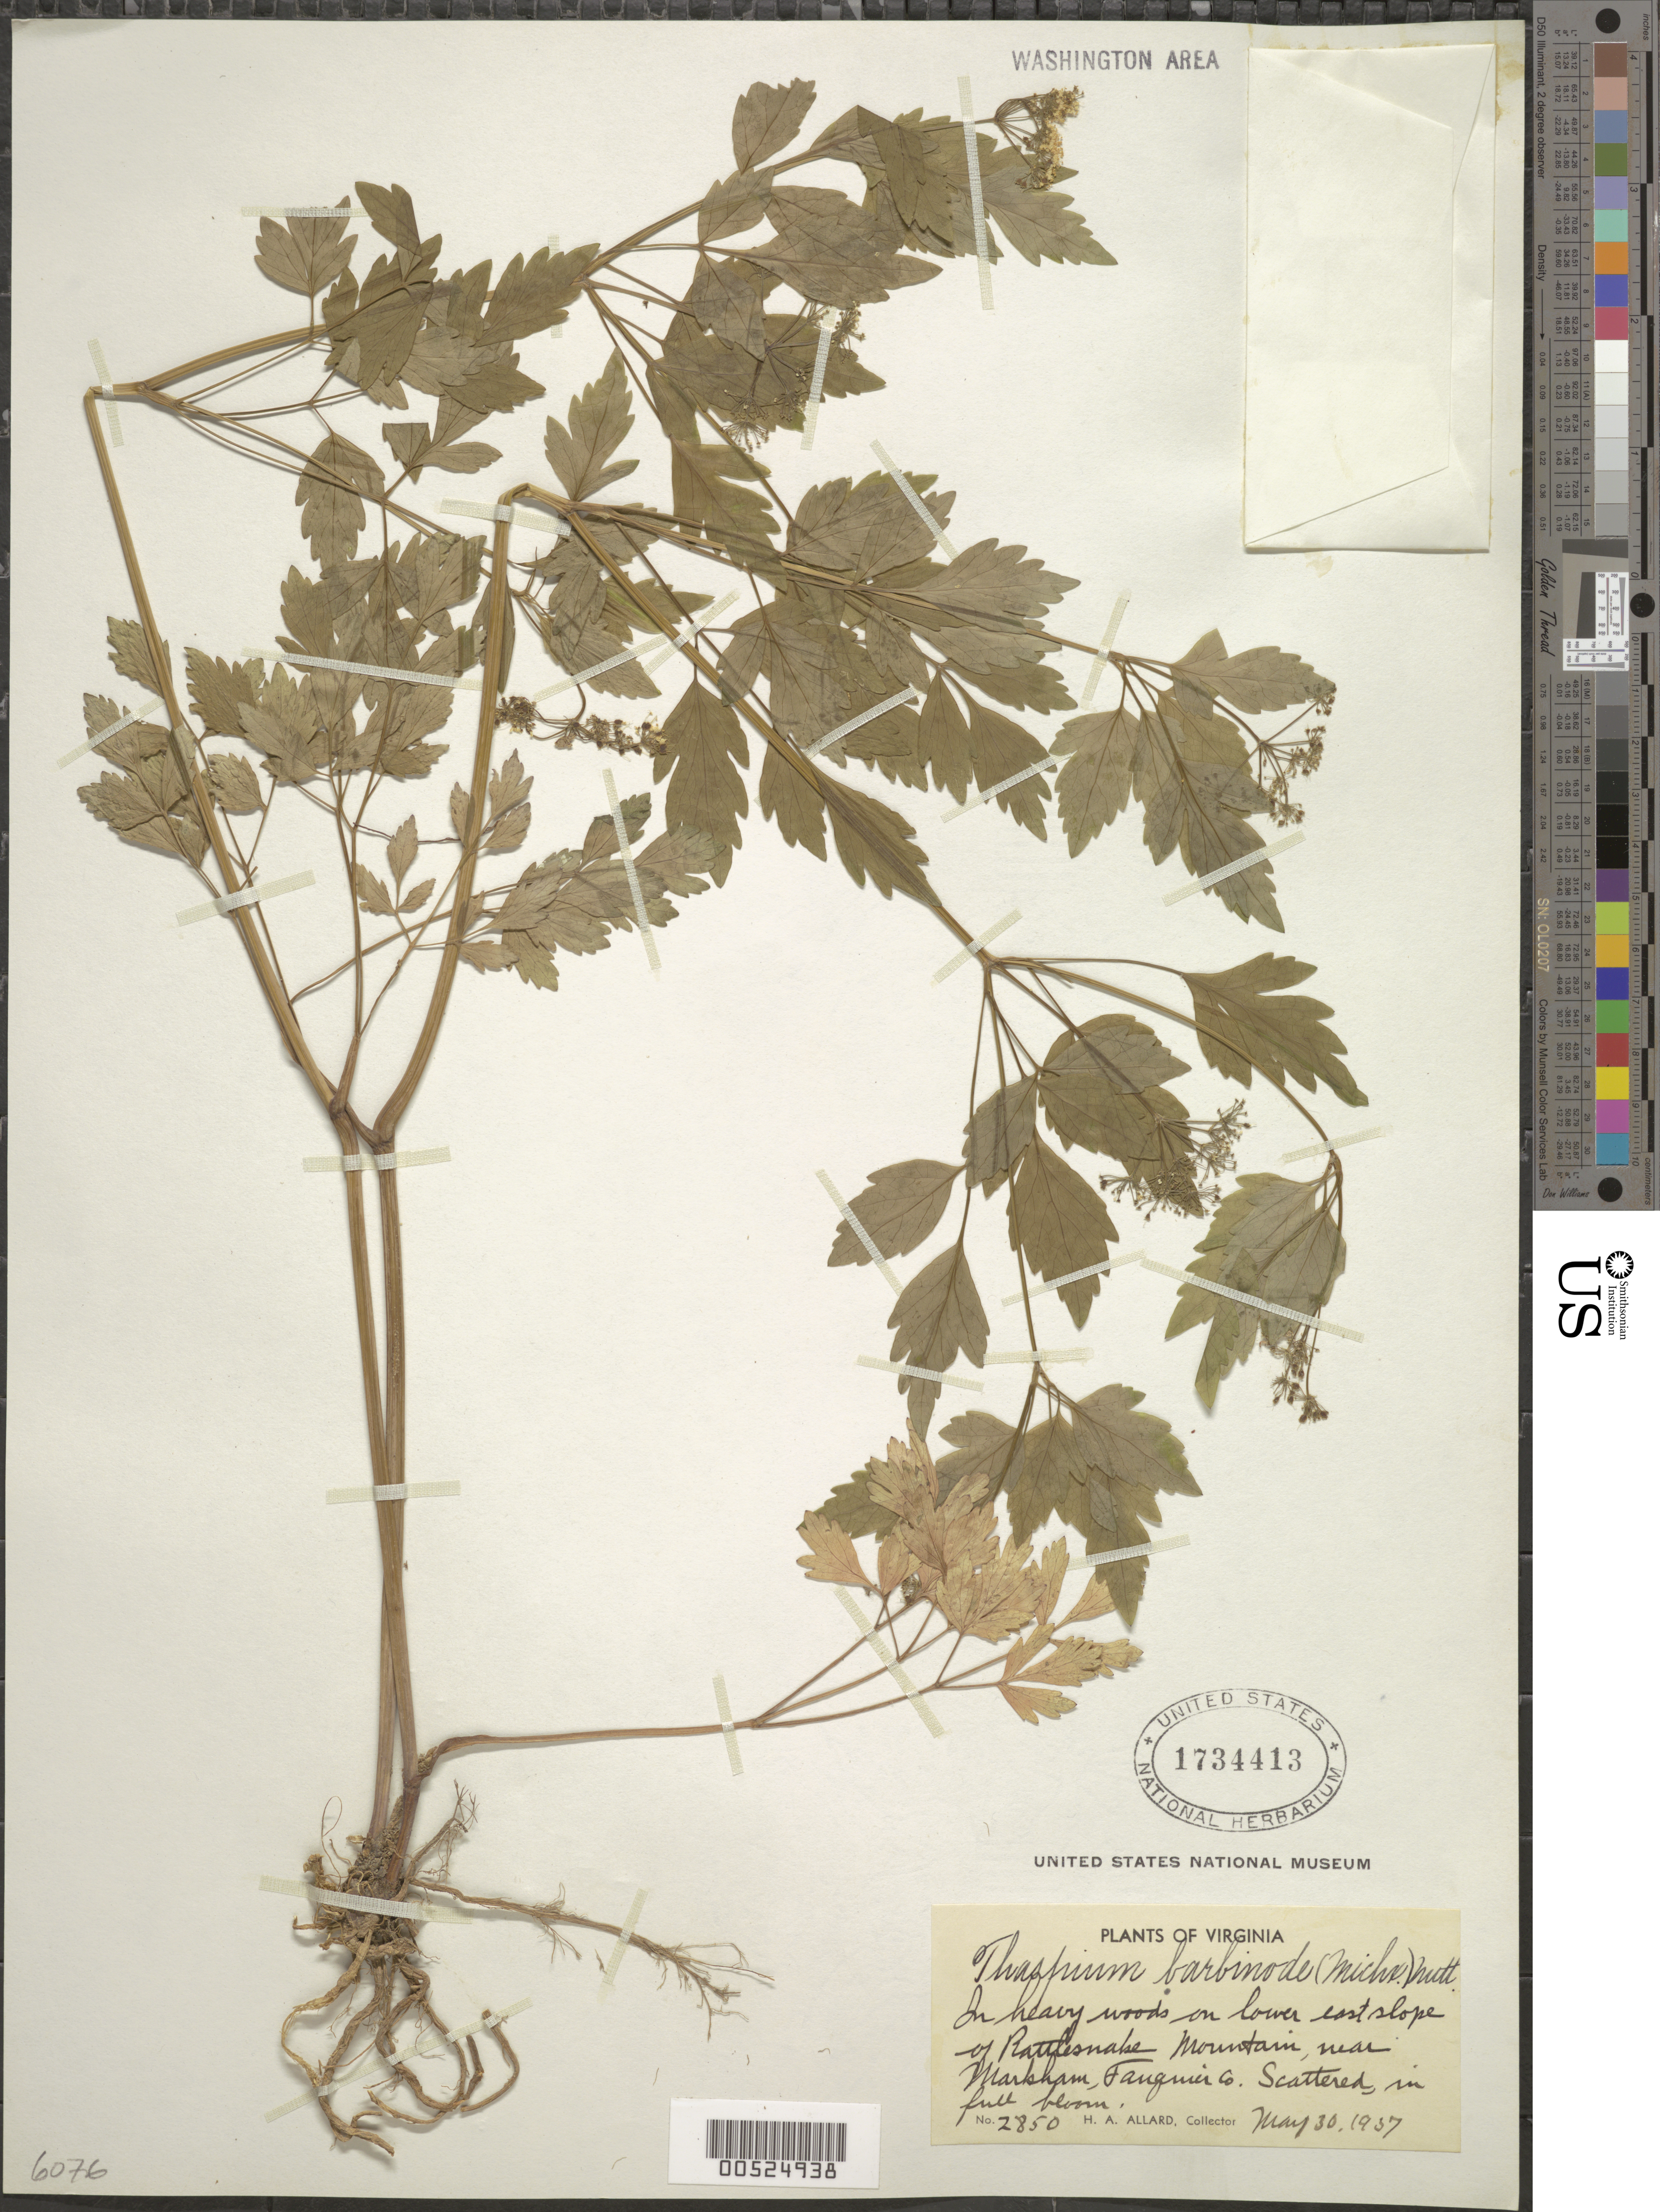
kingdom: Plantae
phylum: Tracheophyta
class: Magnoliopsida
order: Apiales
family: Apiaceae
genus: Thaspium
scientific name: Thaspium barbinode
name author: (Michx.) Nutt.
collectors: H. A. Allard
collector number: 2850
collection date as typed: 30 May 1937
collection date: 1937-05-30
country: United States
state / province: Virginia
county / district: Fauquier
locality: Rattlesnake Mountain, near top of, Markham.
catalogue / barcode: US 1734413